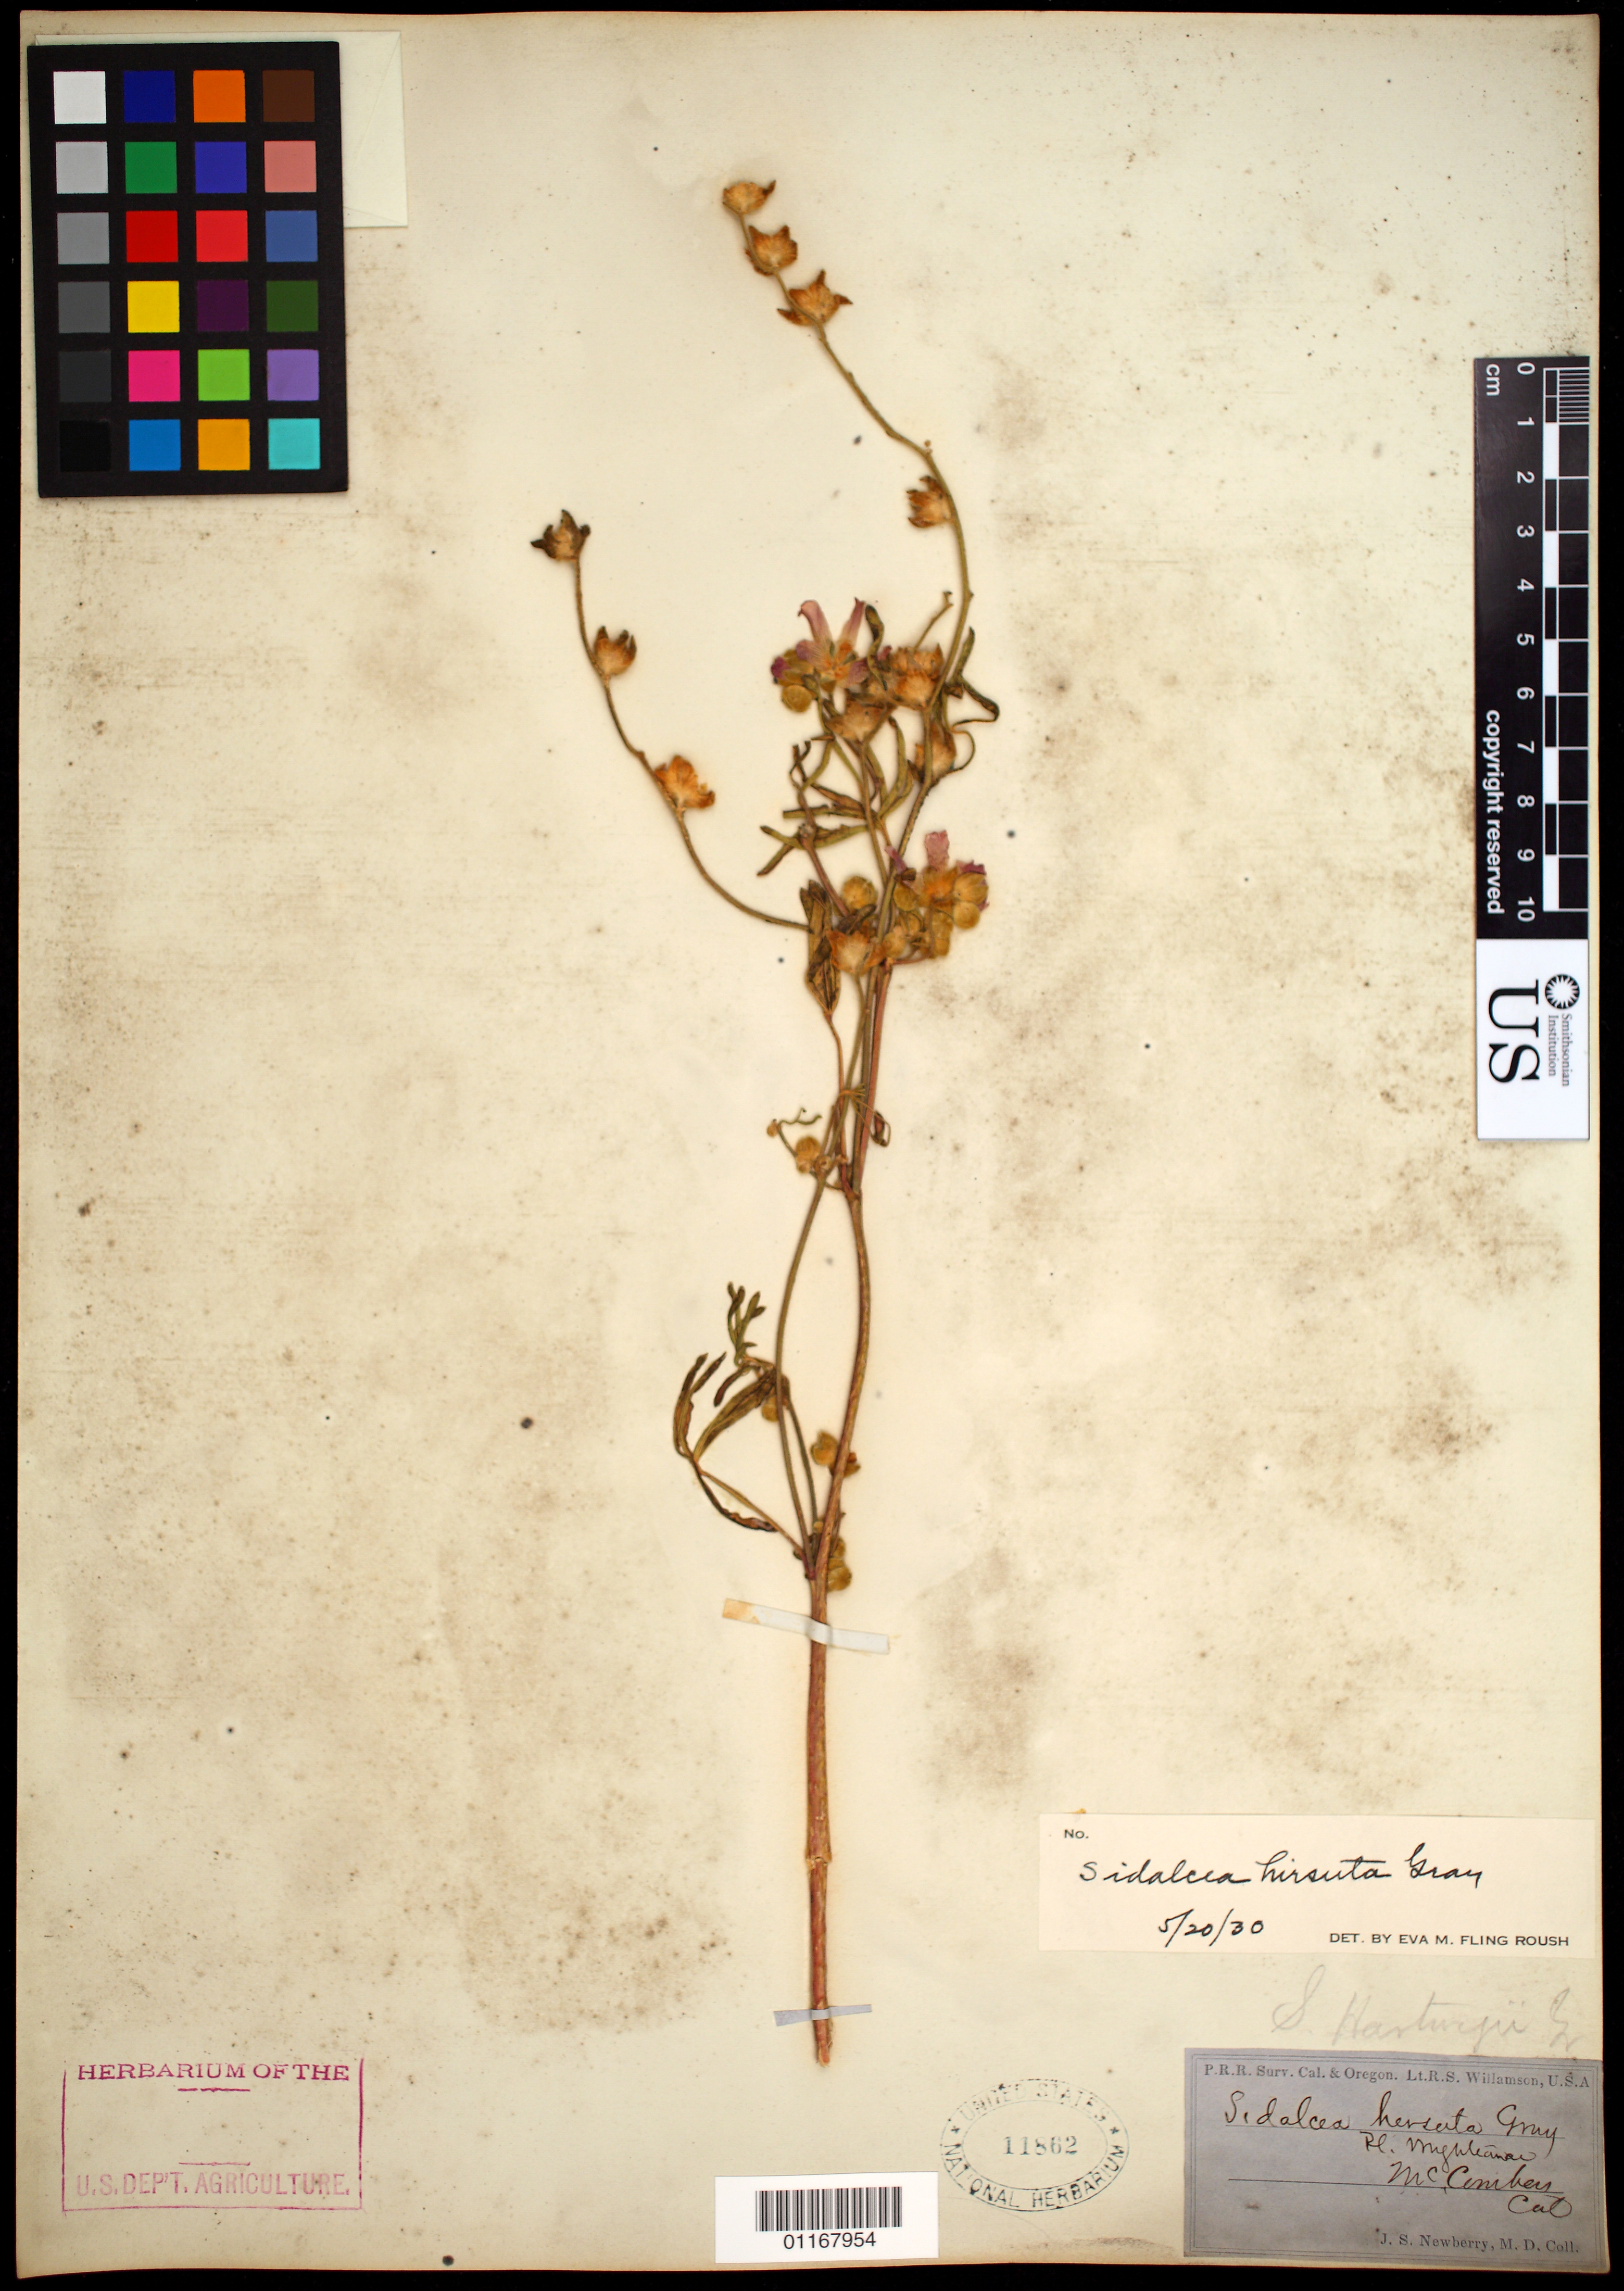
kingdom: Plantae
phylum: Tracheophyta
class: Magnoliopsida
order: Malvales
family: Malvaceae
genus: Sidalcea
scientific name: Sidalcea hirsuta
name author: A. Gray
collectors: J. S. Newberry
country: United States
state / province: California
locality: McComb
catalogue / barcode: US 11862